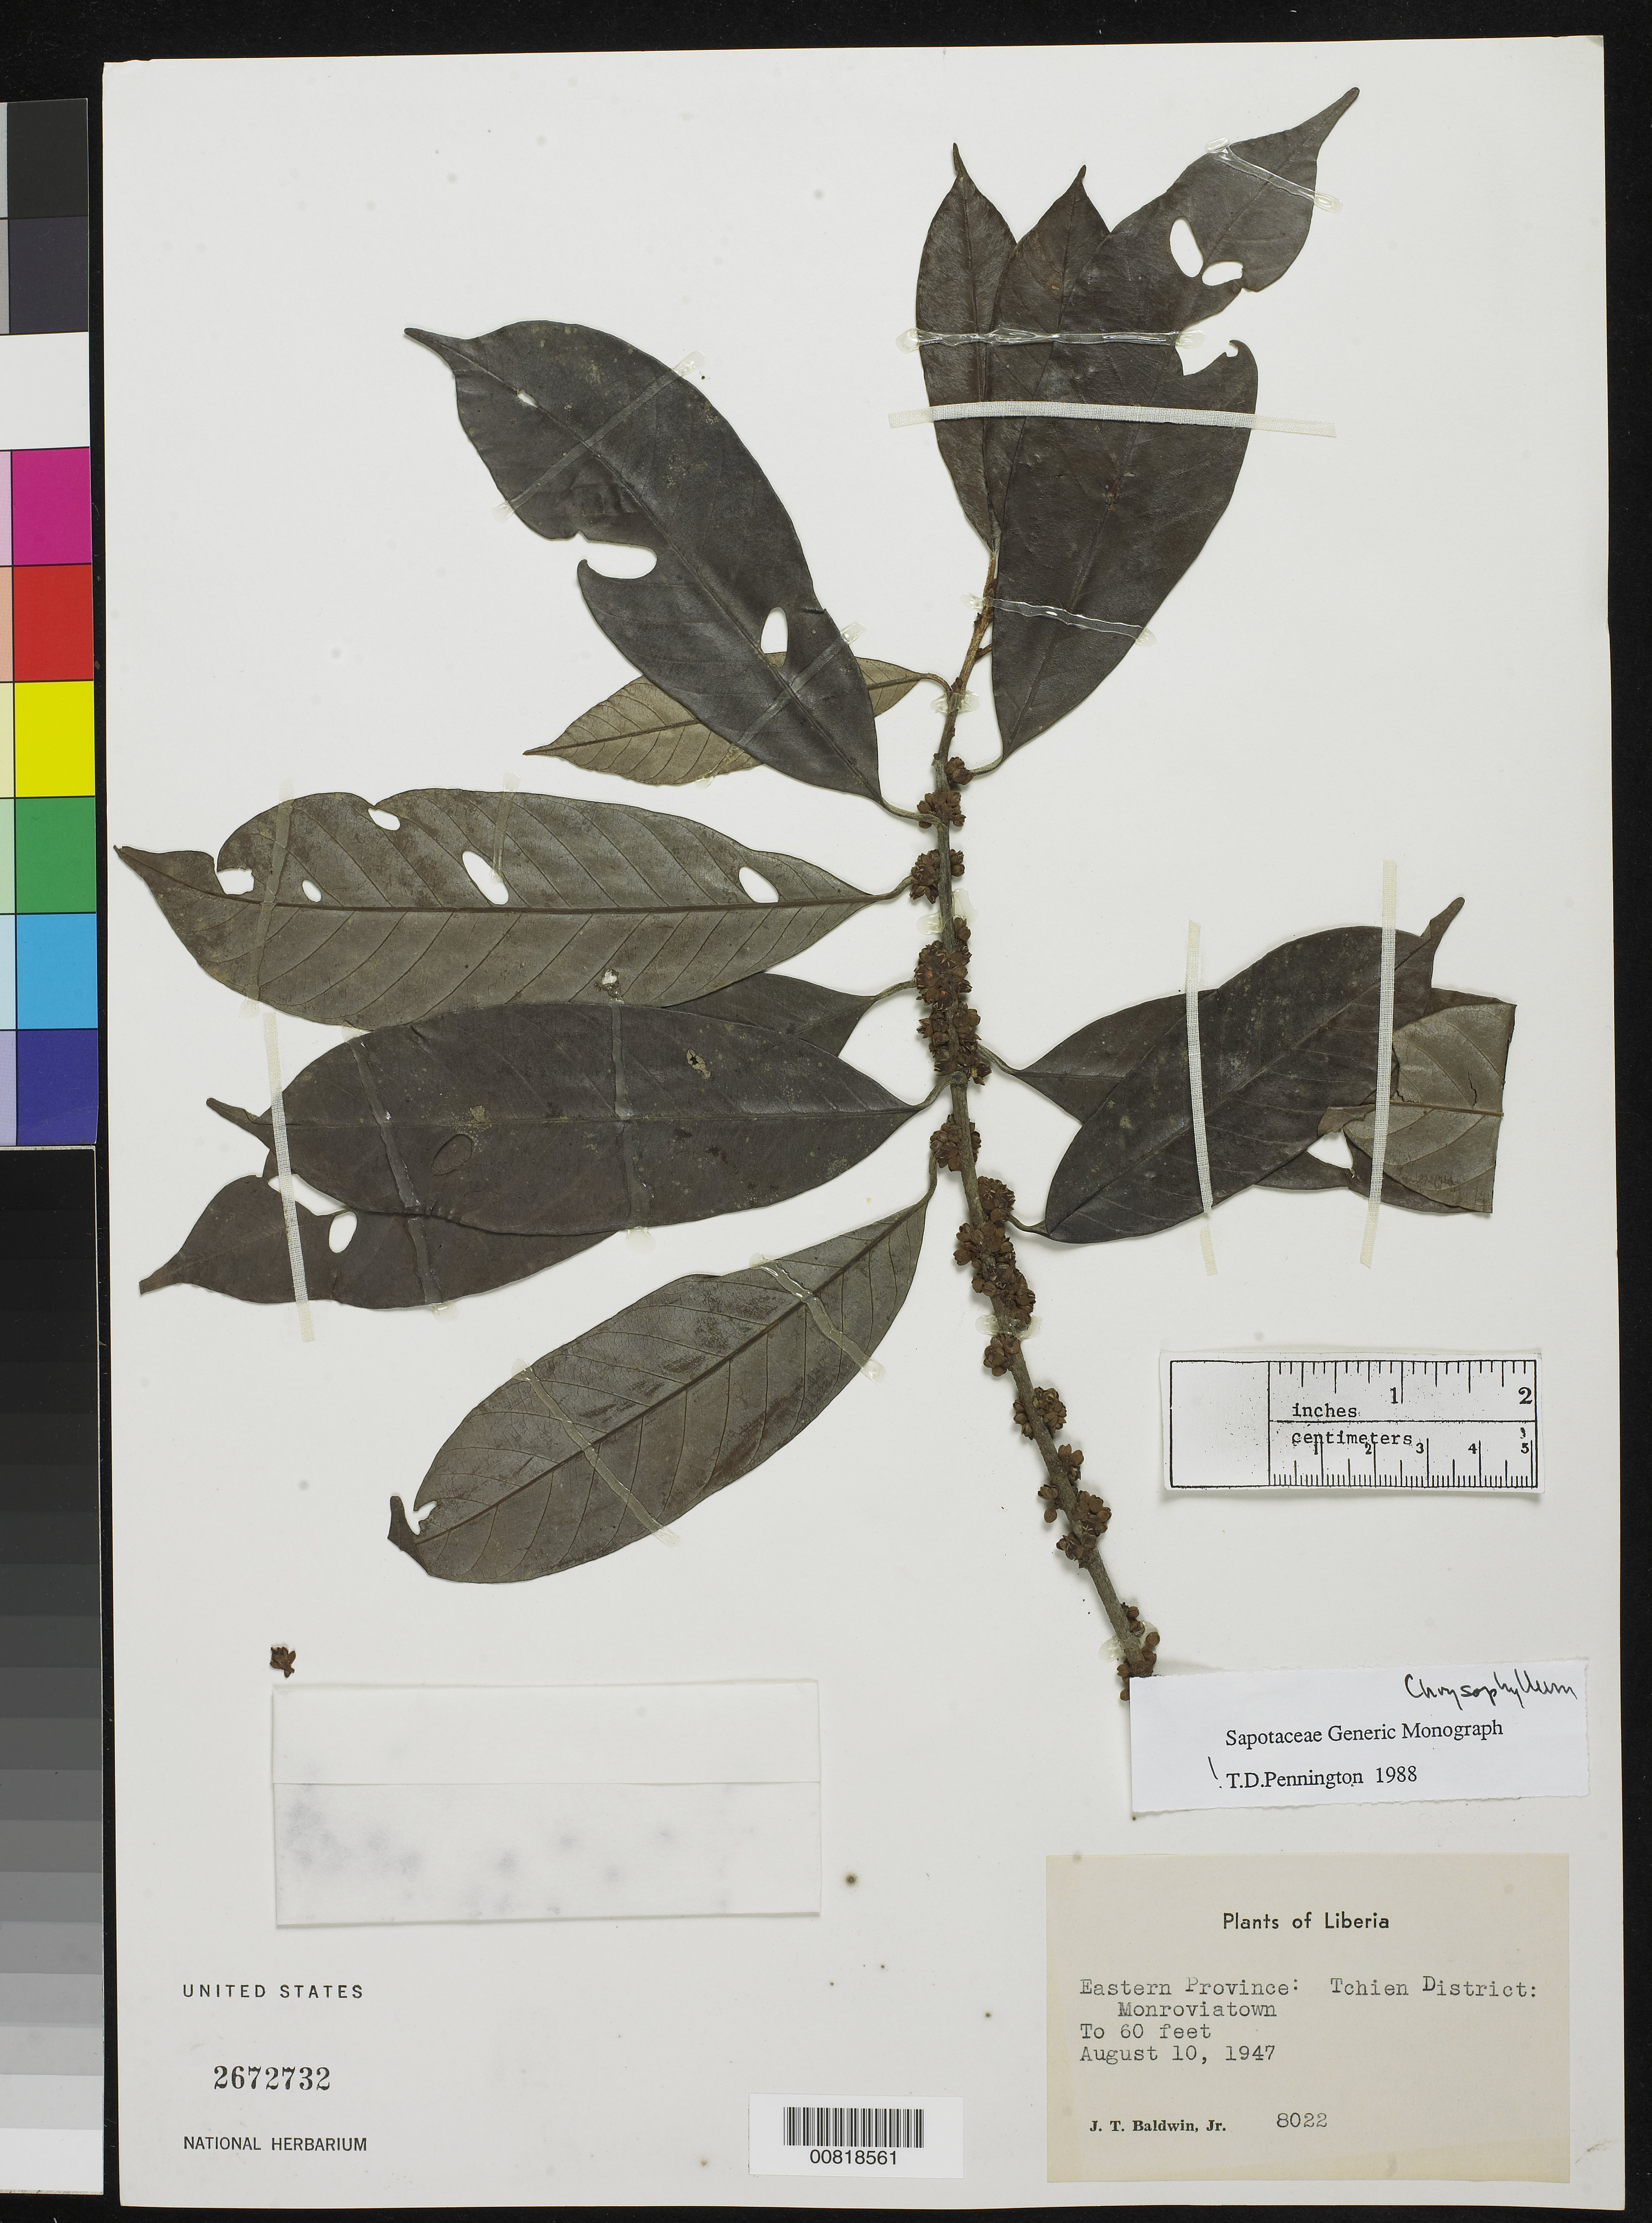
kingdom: Plantae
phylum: Tracheophyta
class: Magnoliopsida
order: Ericales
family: Sapotaceae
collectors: J. T. Baldwin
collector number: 8022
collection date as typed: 10 Aug 1947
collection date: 1947-08-10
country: Liberia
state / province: Grand Gedeh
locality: Eastern Province: Tchien District, Monroviatown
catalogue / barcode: US 2672732